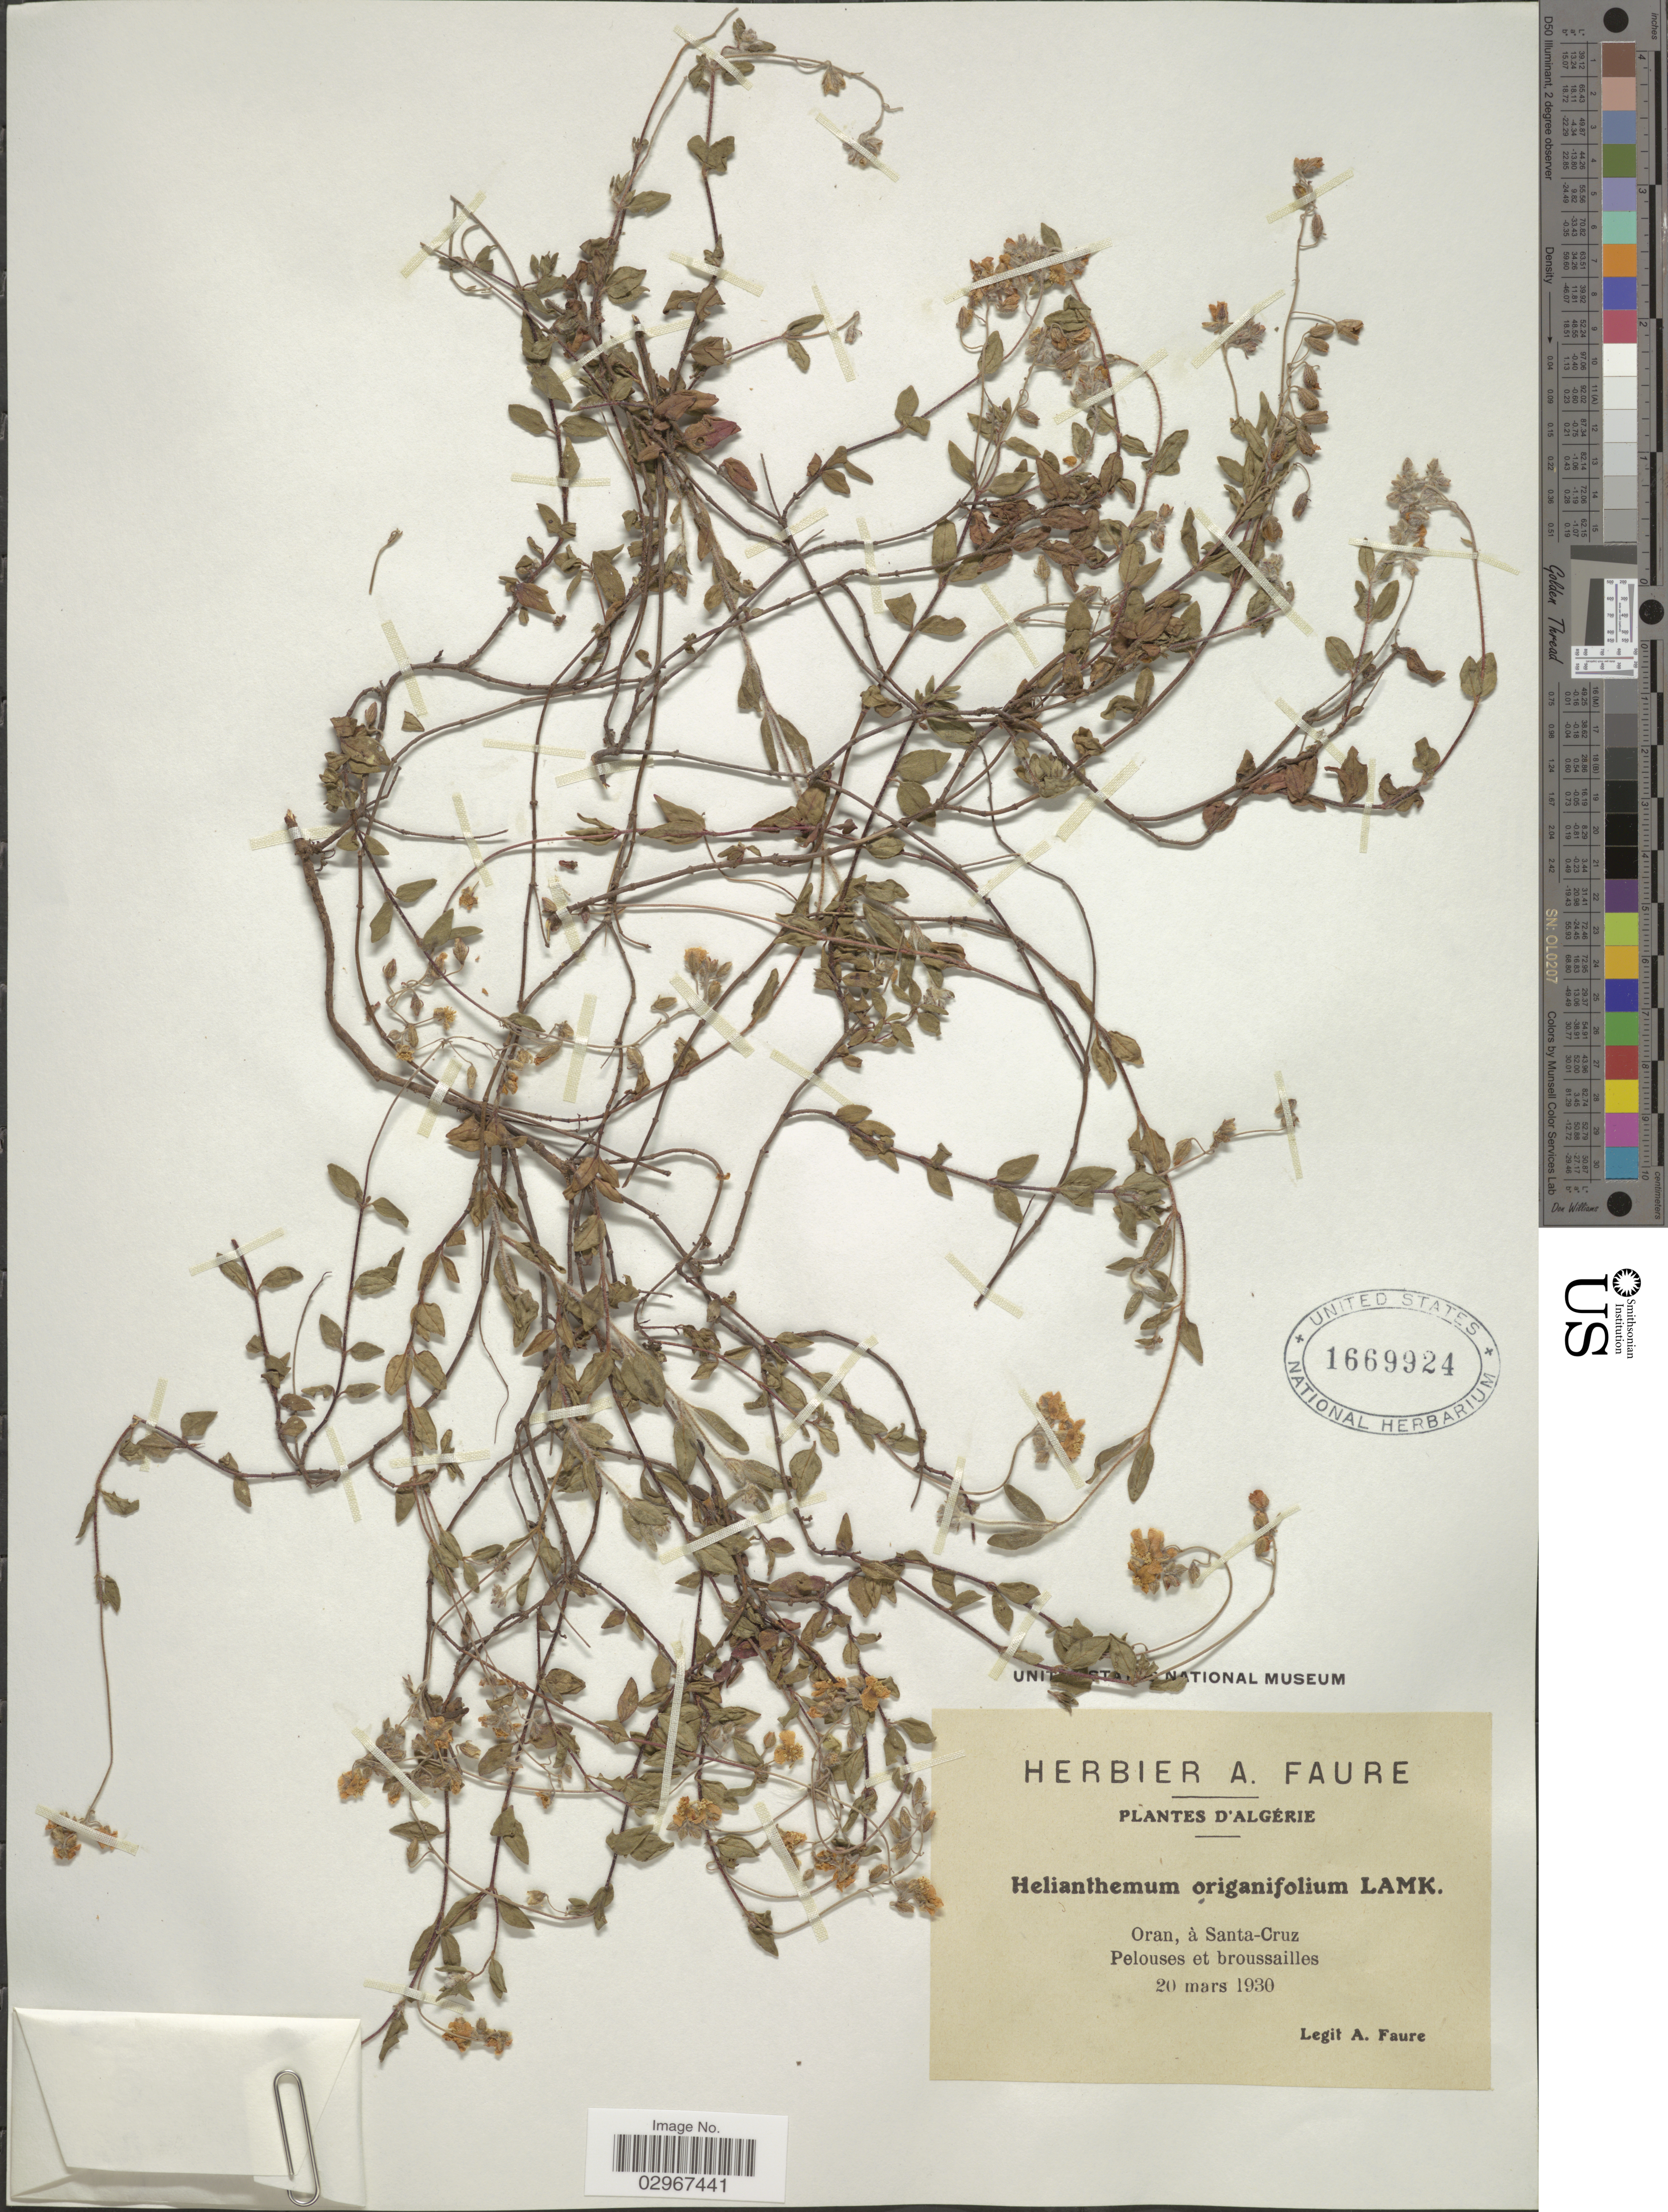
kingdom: Plantae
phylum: Tracheophyta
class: Magnoliopsida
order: Malvales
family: Cistaceae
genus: Helianthemum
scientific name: Helianthemum origanifolium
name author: (Lam.) Pers.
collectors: A. Faure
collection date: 1930-03-20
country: Algeria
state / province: Oran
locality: À Santa-Cruz.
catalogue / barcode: US 1669924